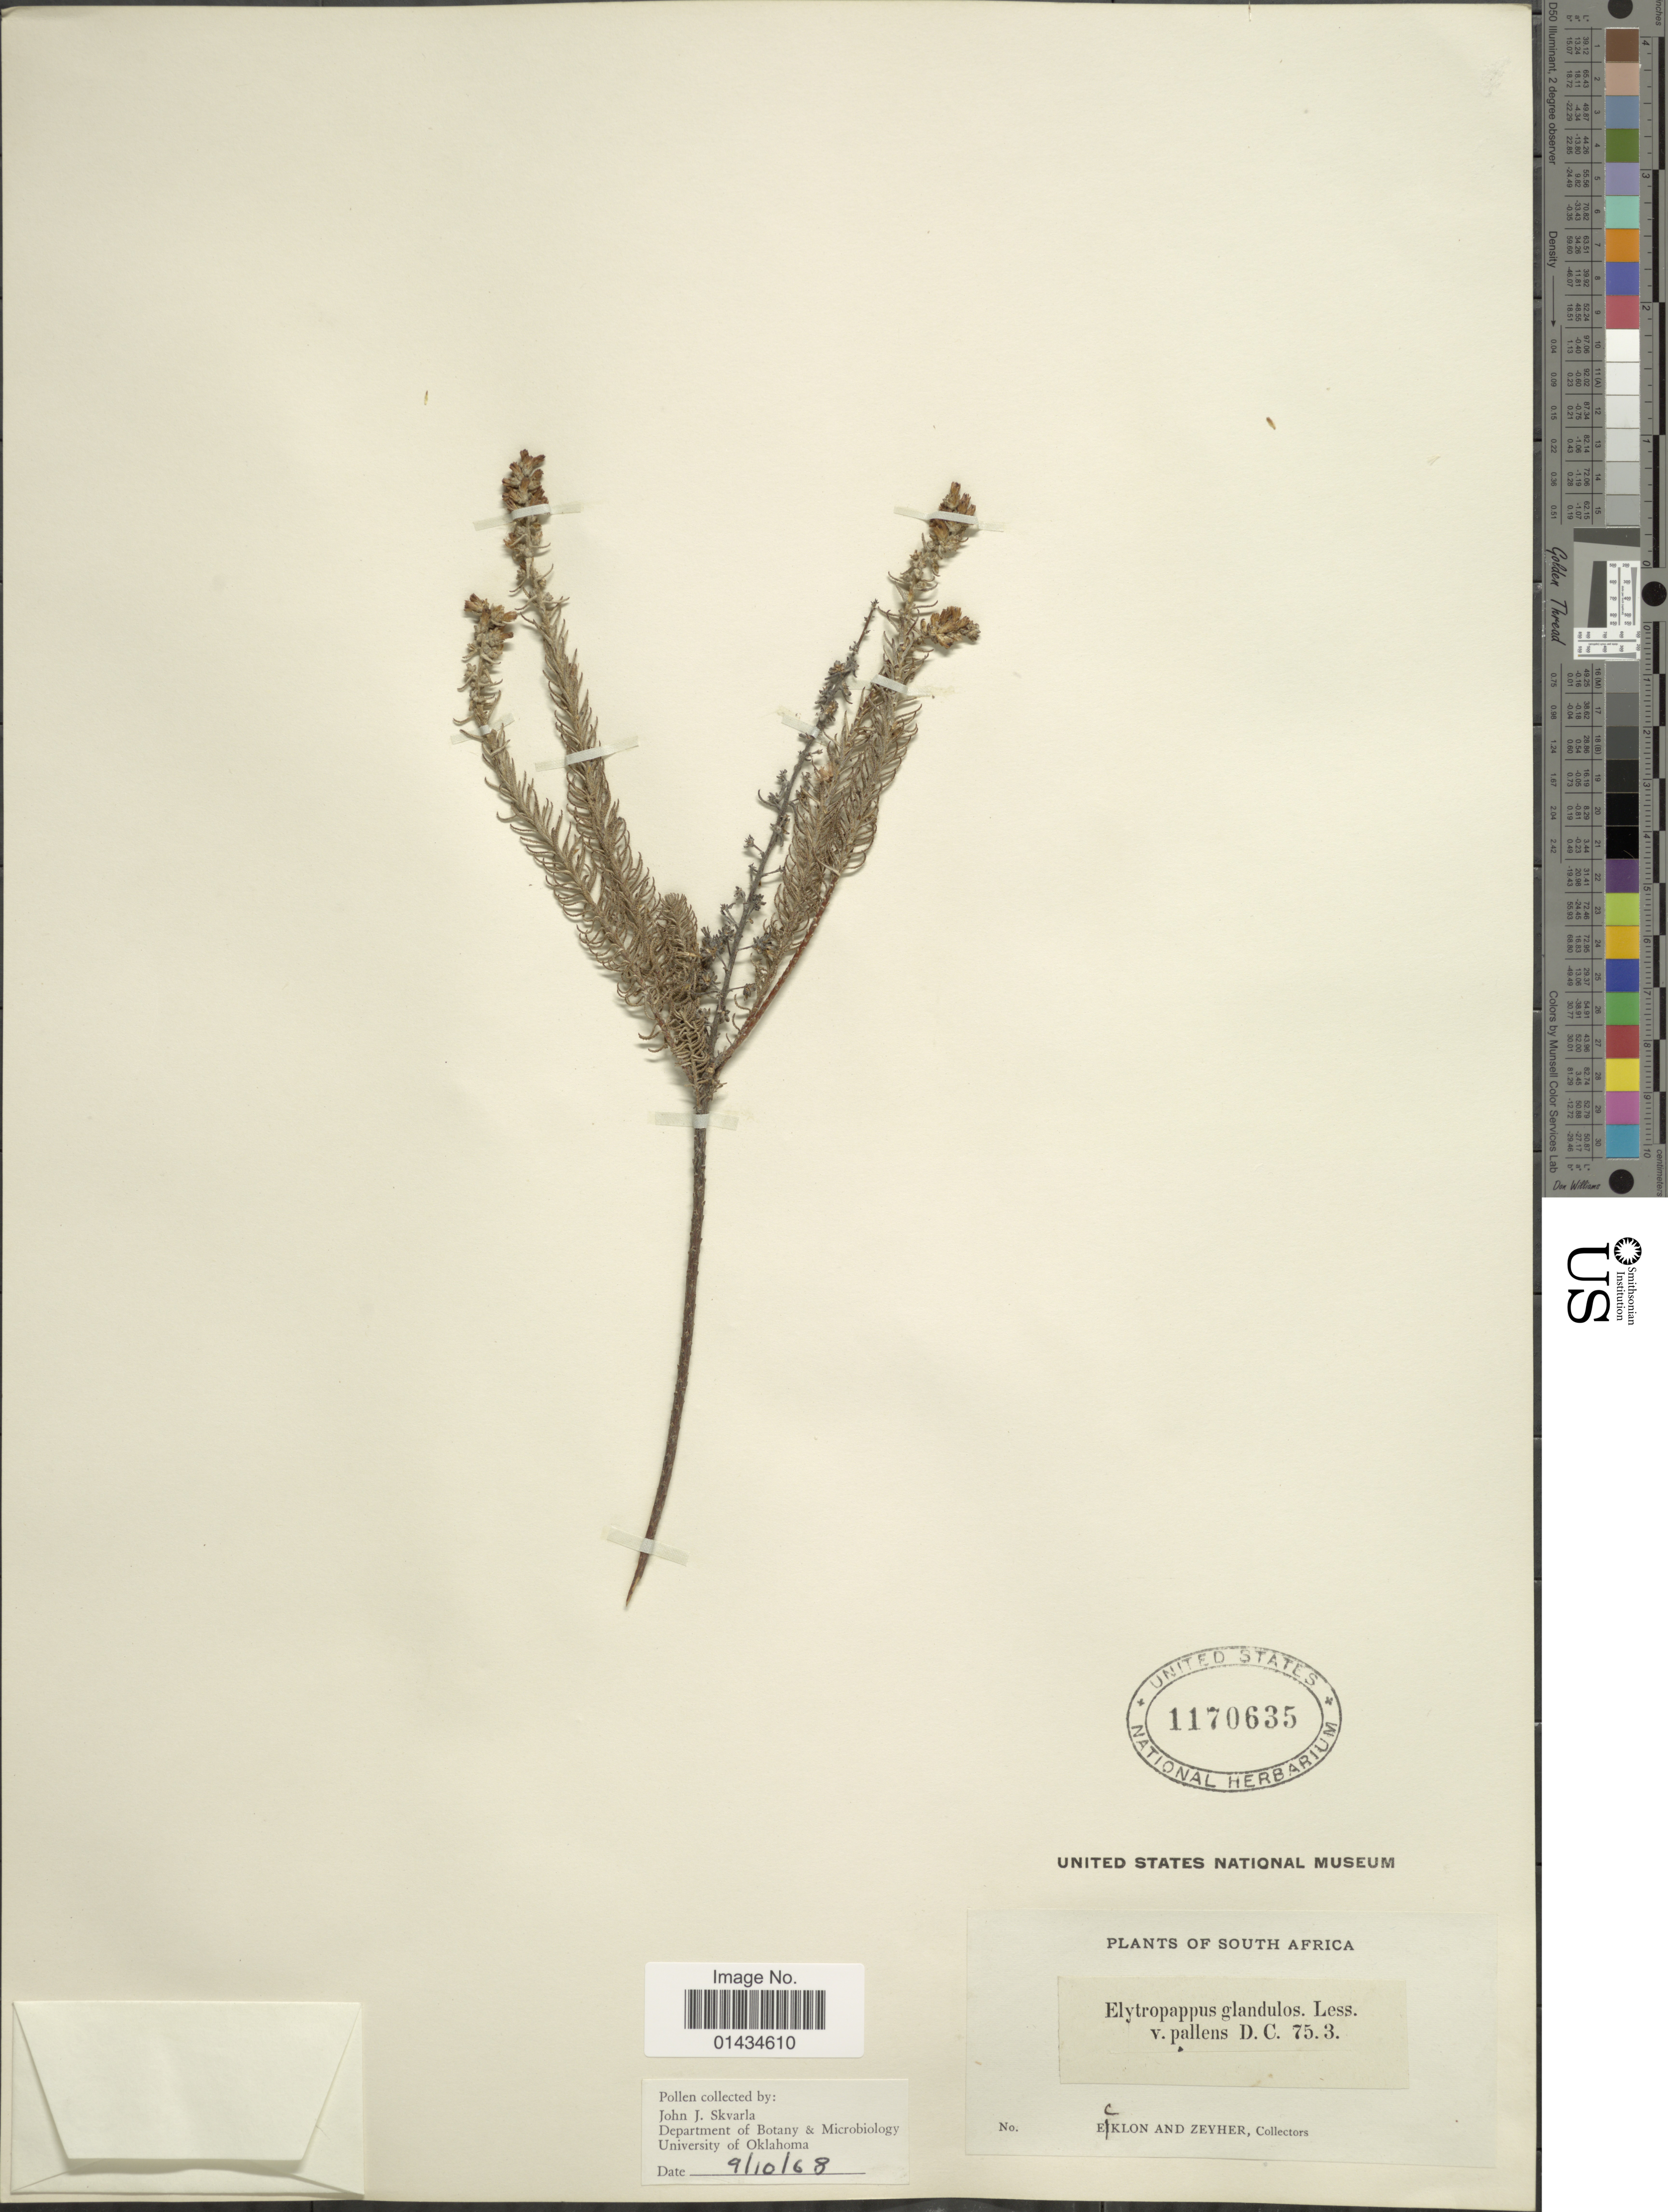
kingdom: Plantae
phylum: Tracheophyta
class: Magnoliopsida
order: Asterales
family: Asteraceae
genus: Elytropappus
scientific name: Elytropappus glandulosus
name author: Less.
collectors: -. Ecklon & -. Zeyher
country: South Africa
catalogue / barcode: US 1170635